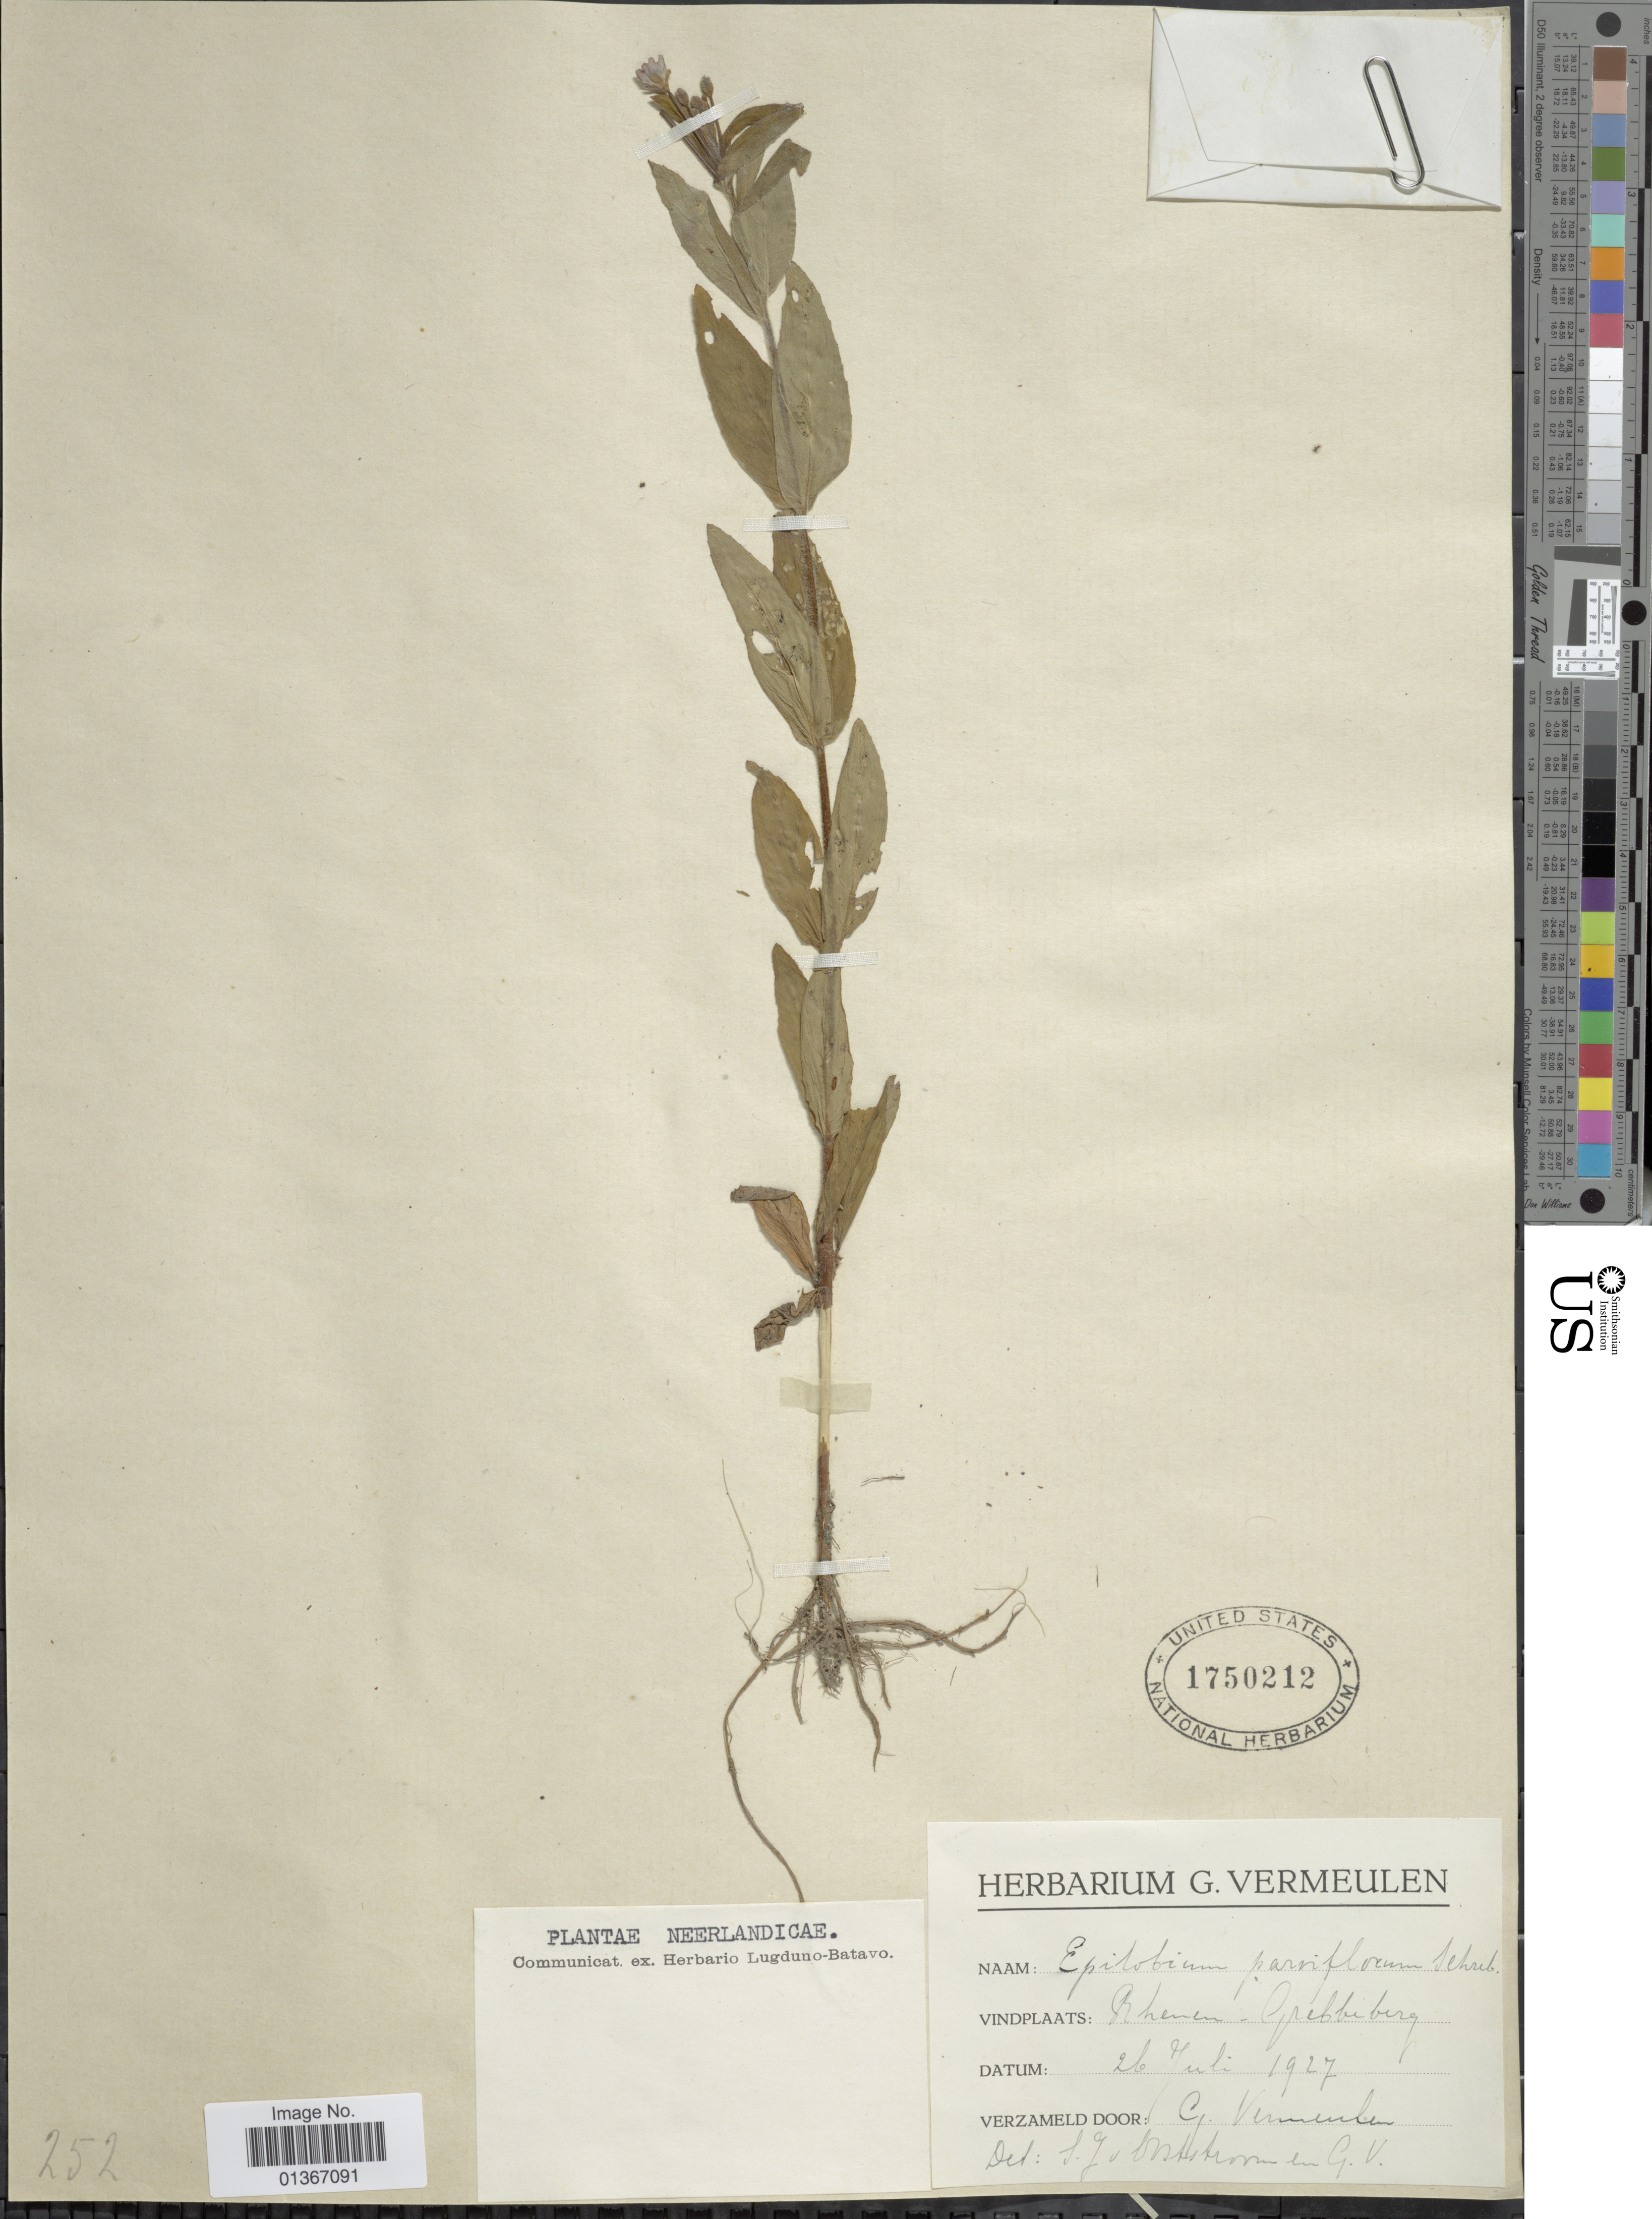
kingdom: Plantae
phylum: Tracheophyta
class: Magnoliopsida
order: Myrtales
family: Onagraceae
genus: Epilobium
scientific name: Epilobium parviflorum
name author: Schreb.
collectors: G. Vermeulen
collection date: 1927-07-26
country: Netherlands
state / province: Utrecht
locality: Rhenen - Grebbeberg.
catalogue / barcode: US 1750212